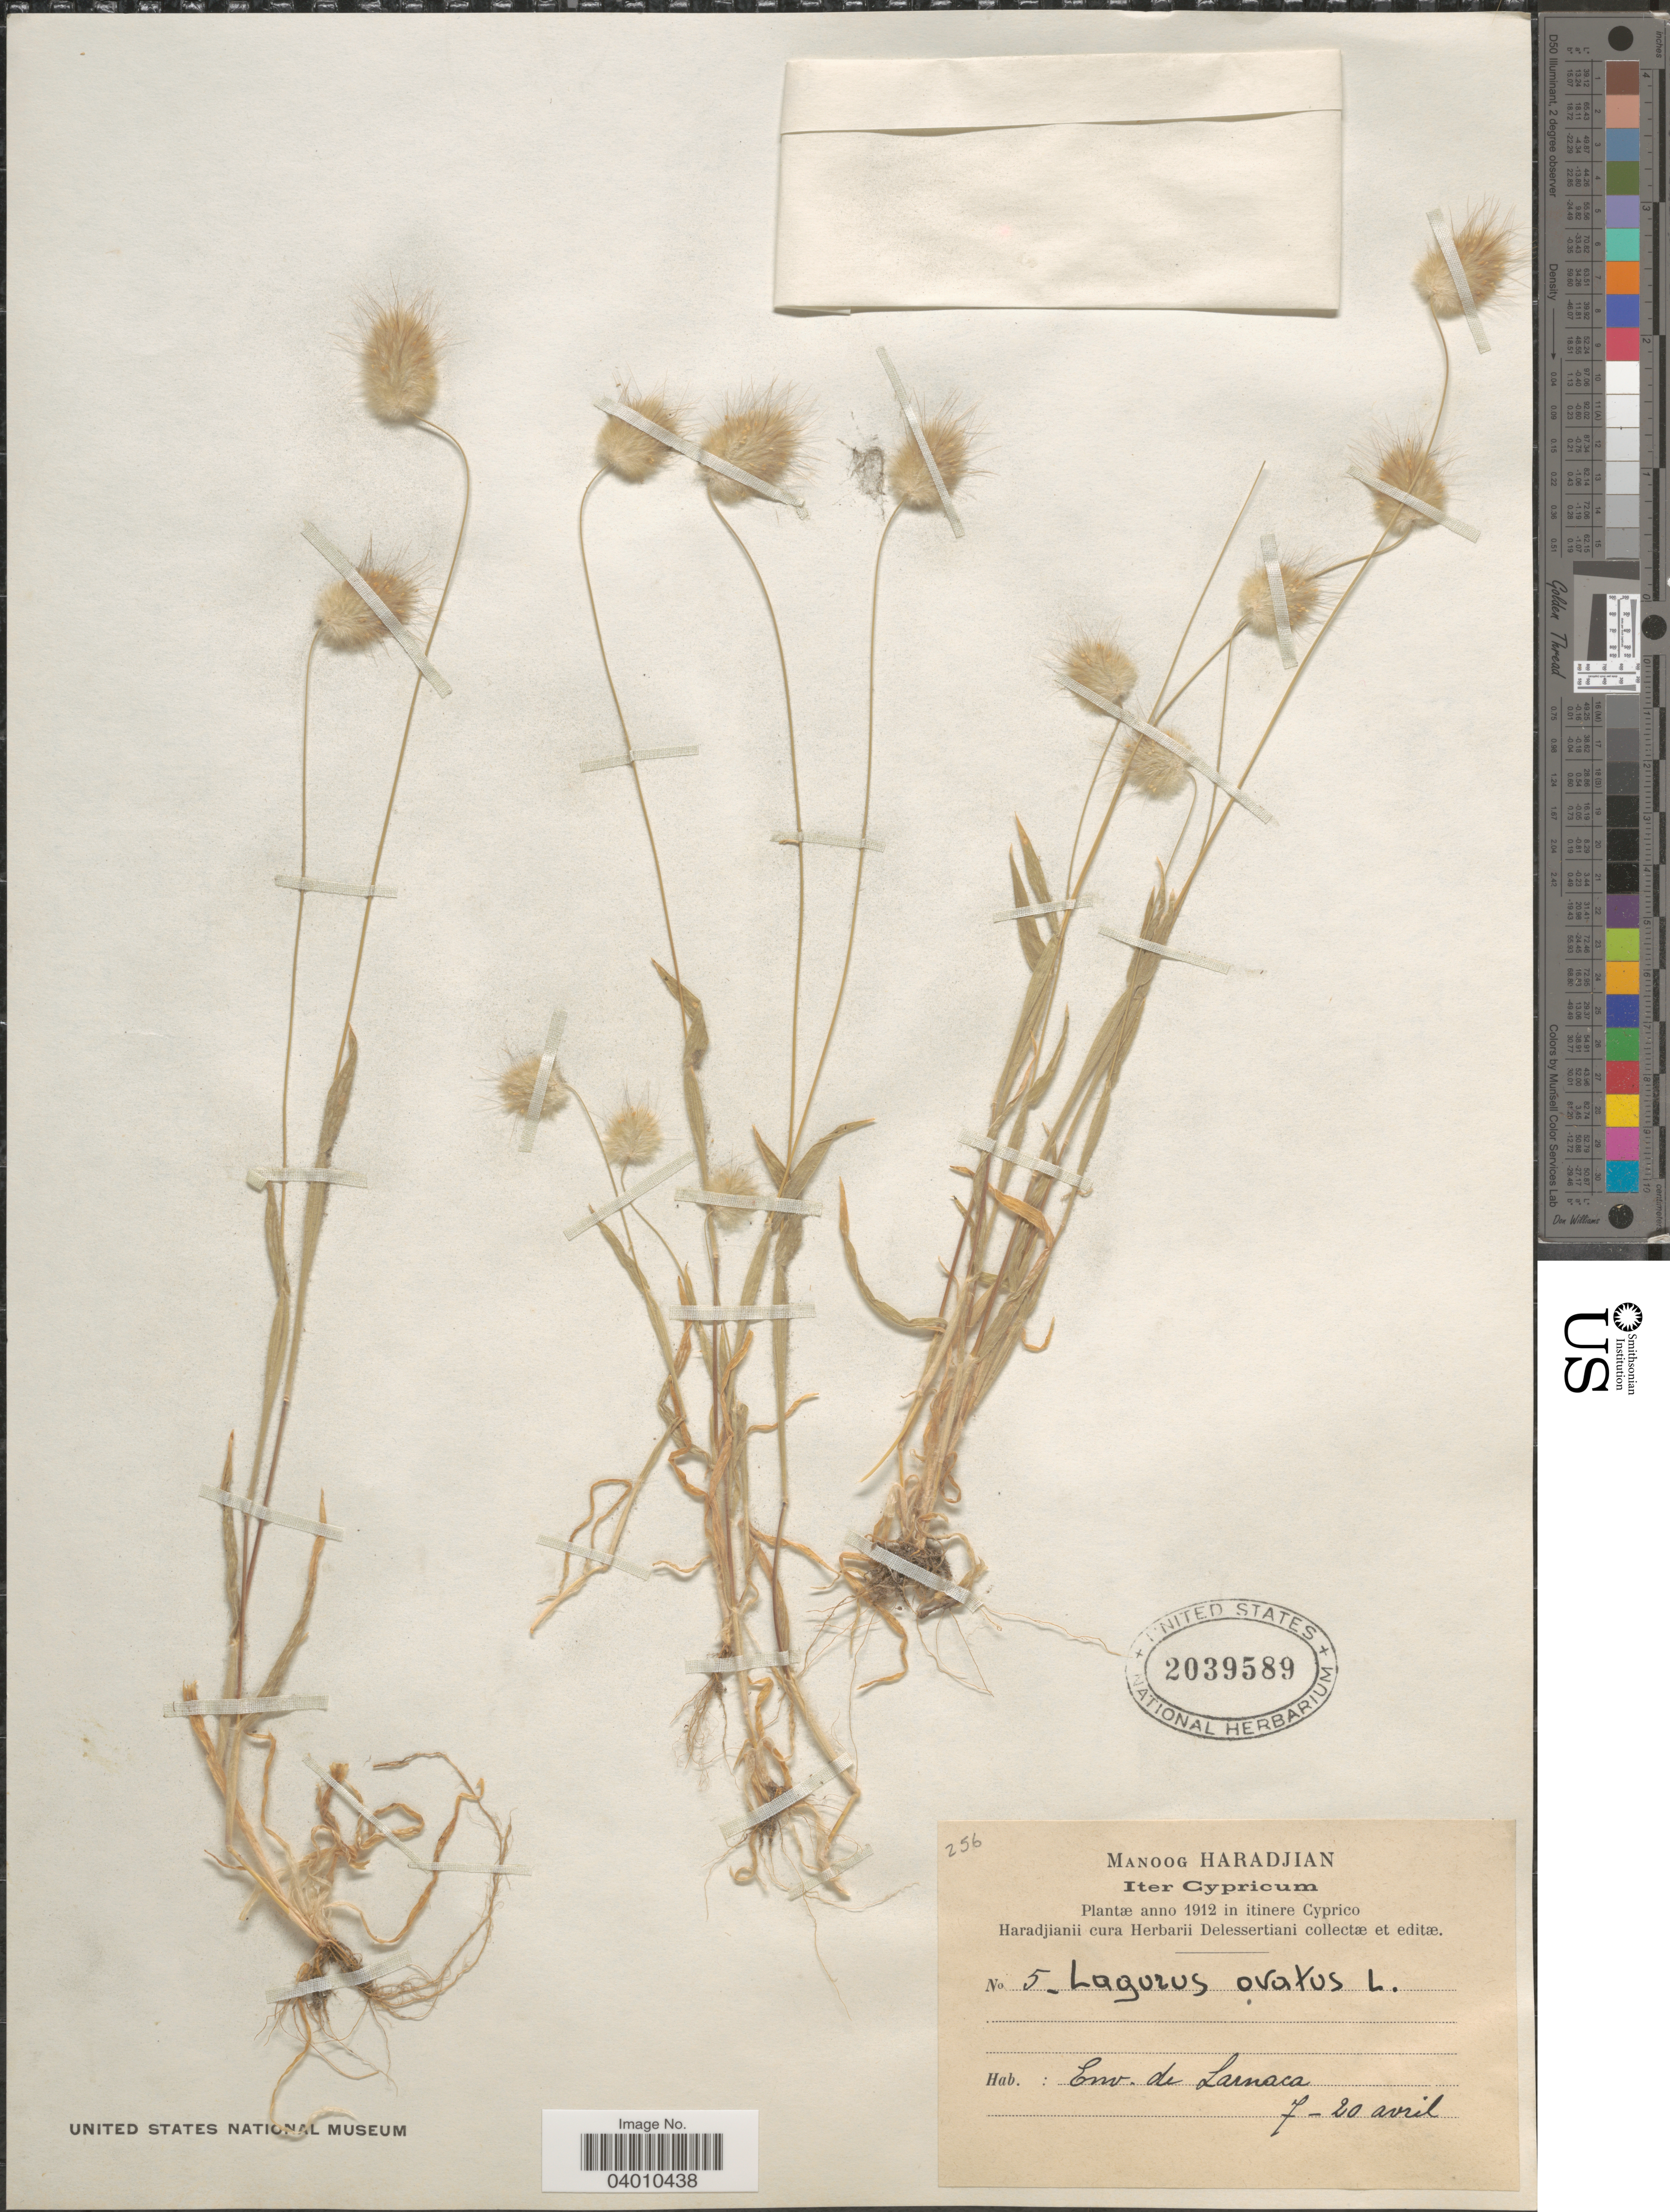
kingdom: Plantae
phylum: Tracheophyta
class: Liliopsida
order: Poales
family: Poaceae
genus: Lagurus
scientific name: Lagurus ovatus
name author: L.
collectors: M. Haradjian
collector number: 5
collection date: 1912-04-07/1912-04-20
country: Cyprus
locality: Env. de Larnaca.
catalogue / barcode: US 2039589